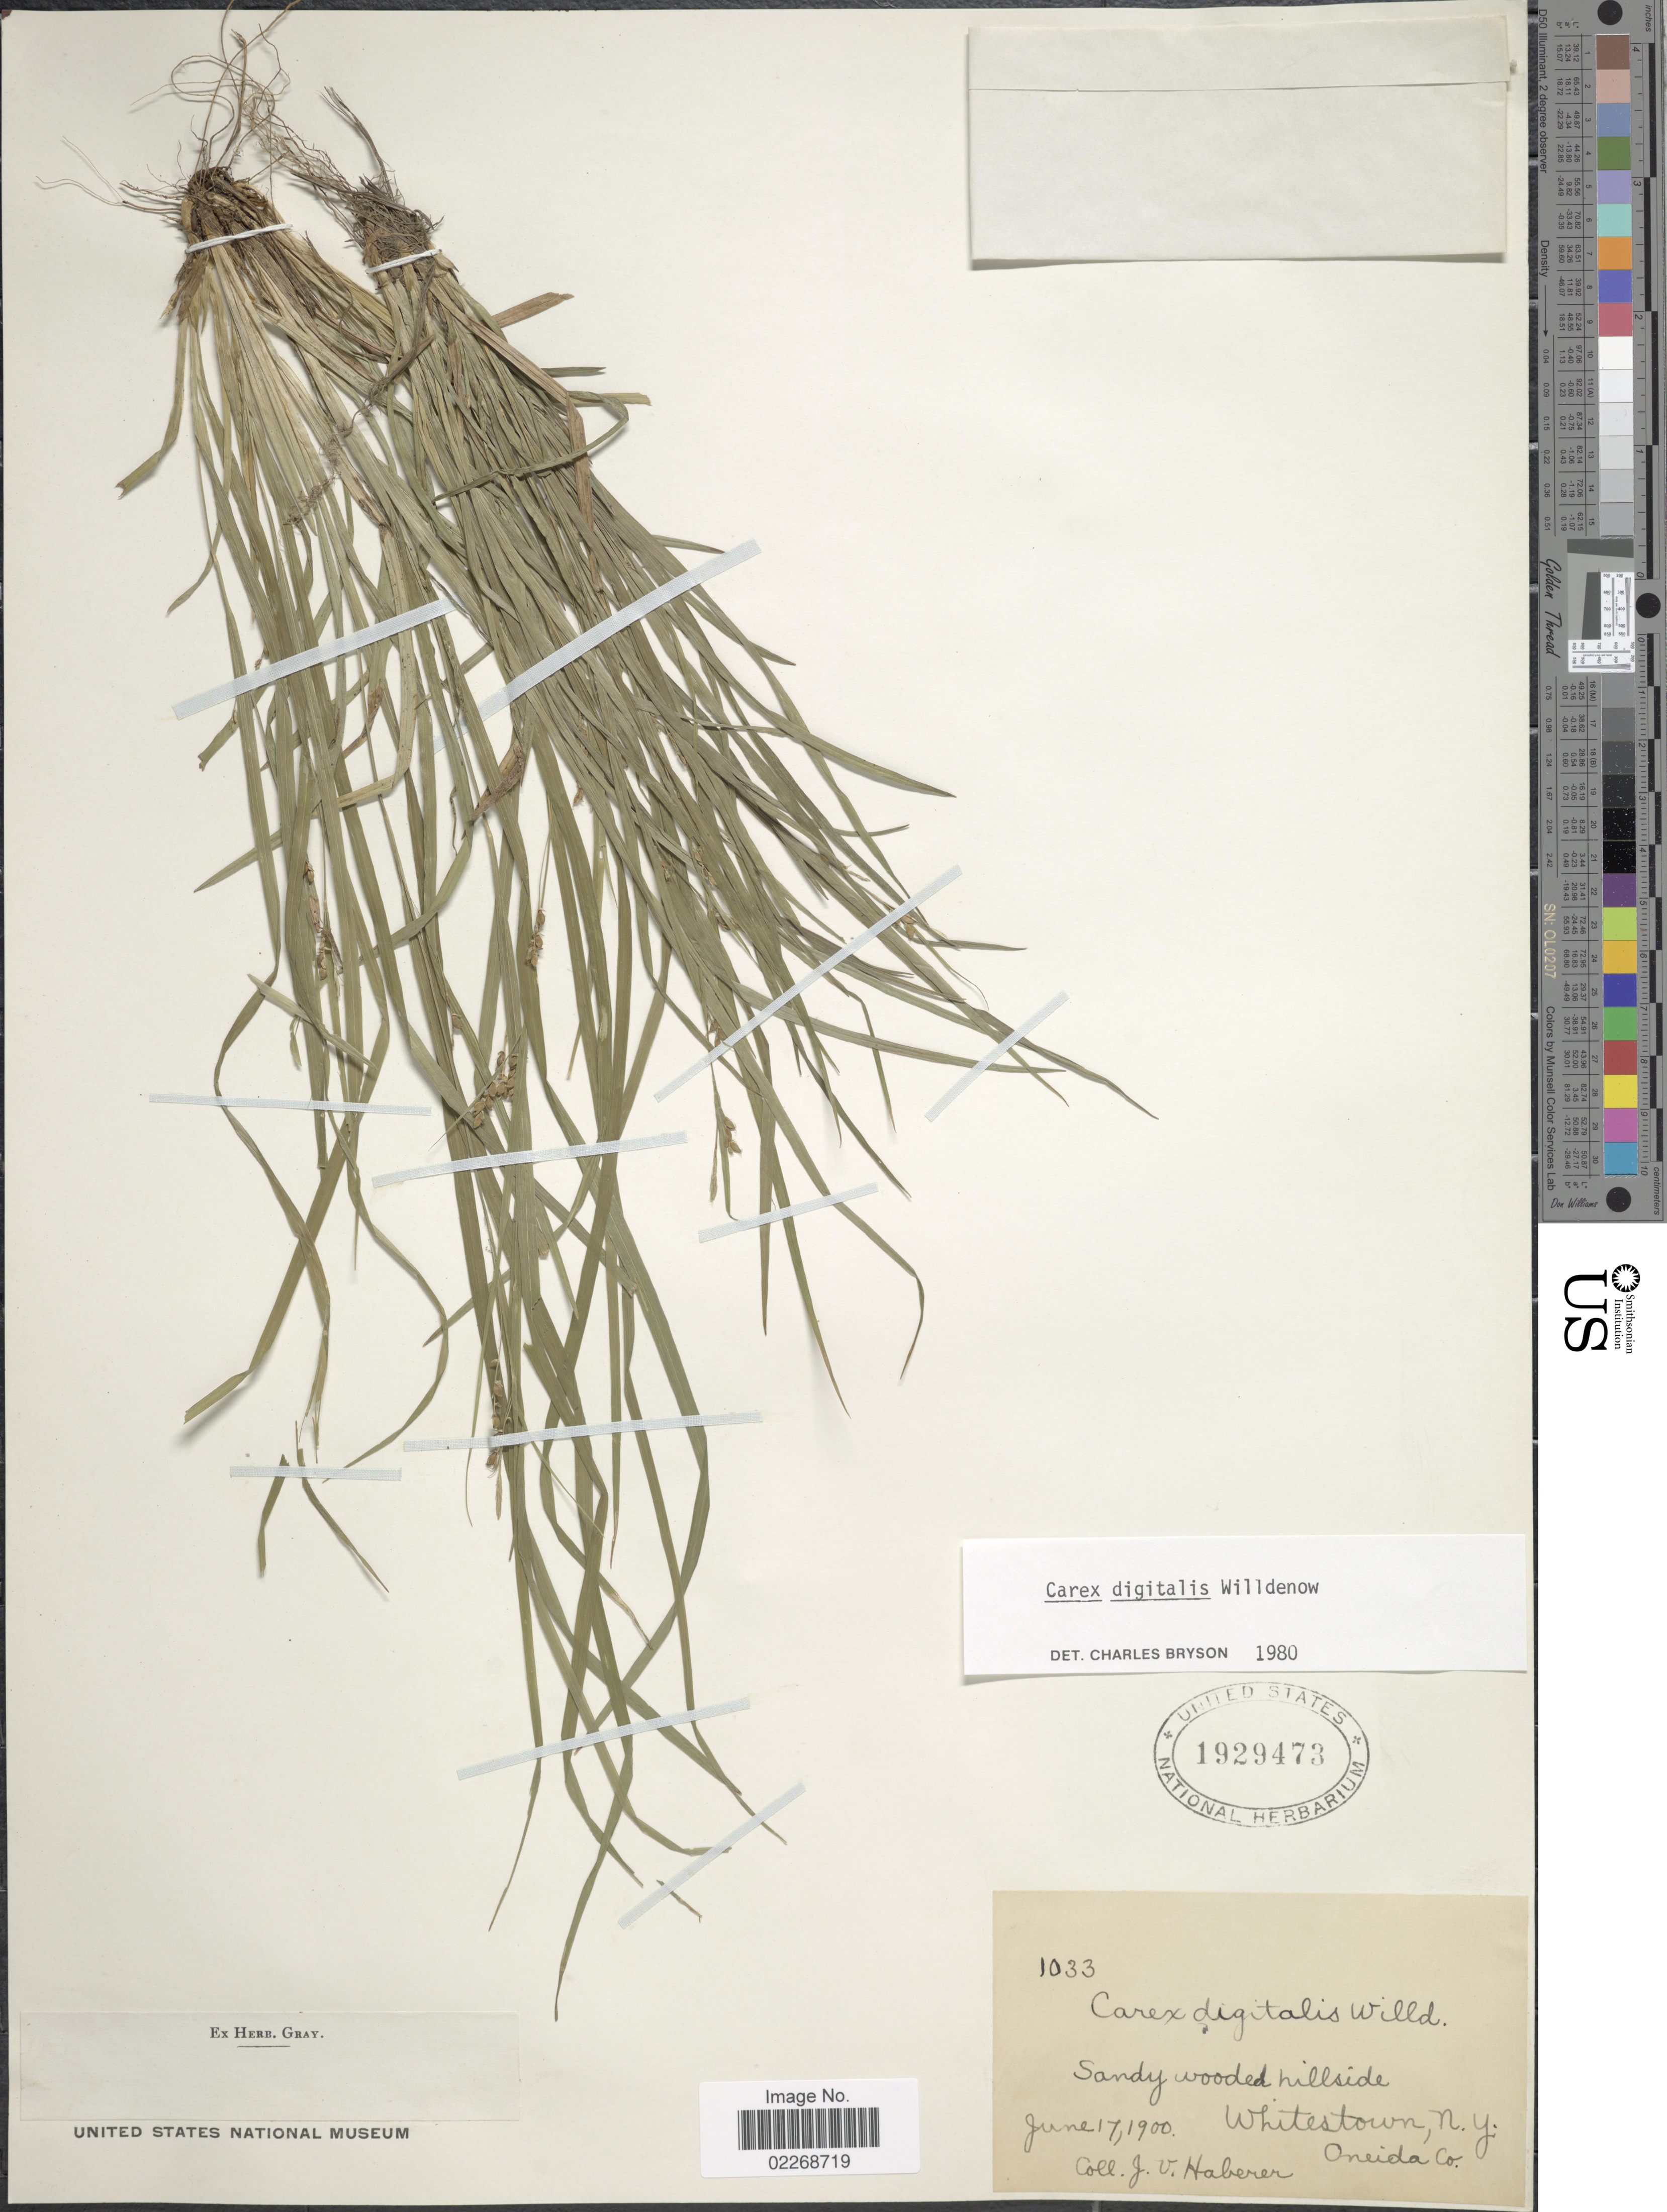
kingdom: Plantae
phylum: Tracheophyta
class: Liliopsida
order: Poales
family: Cyperaceae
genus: Carex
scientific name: Carex digitalis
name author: Willd.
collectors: J. V. Haberer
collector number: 1033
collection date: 1900-06-17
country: United States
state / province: New York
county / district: Oneida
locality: Sandy wooded hillside. Whitestown, Oneida Co.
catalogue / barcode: US 1929473